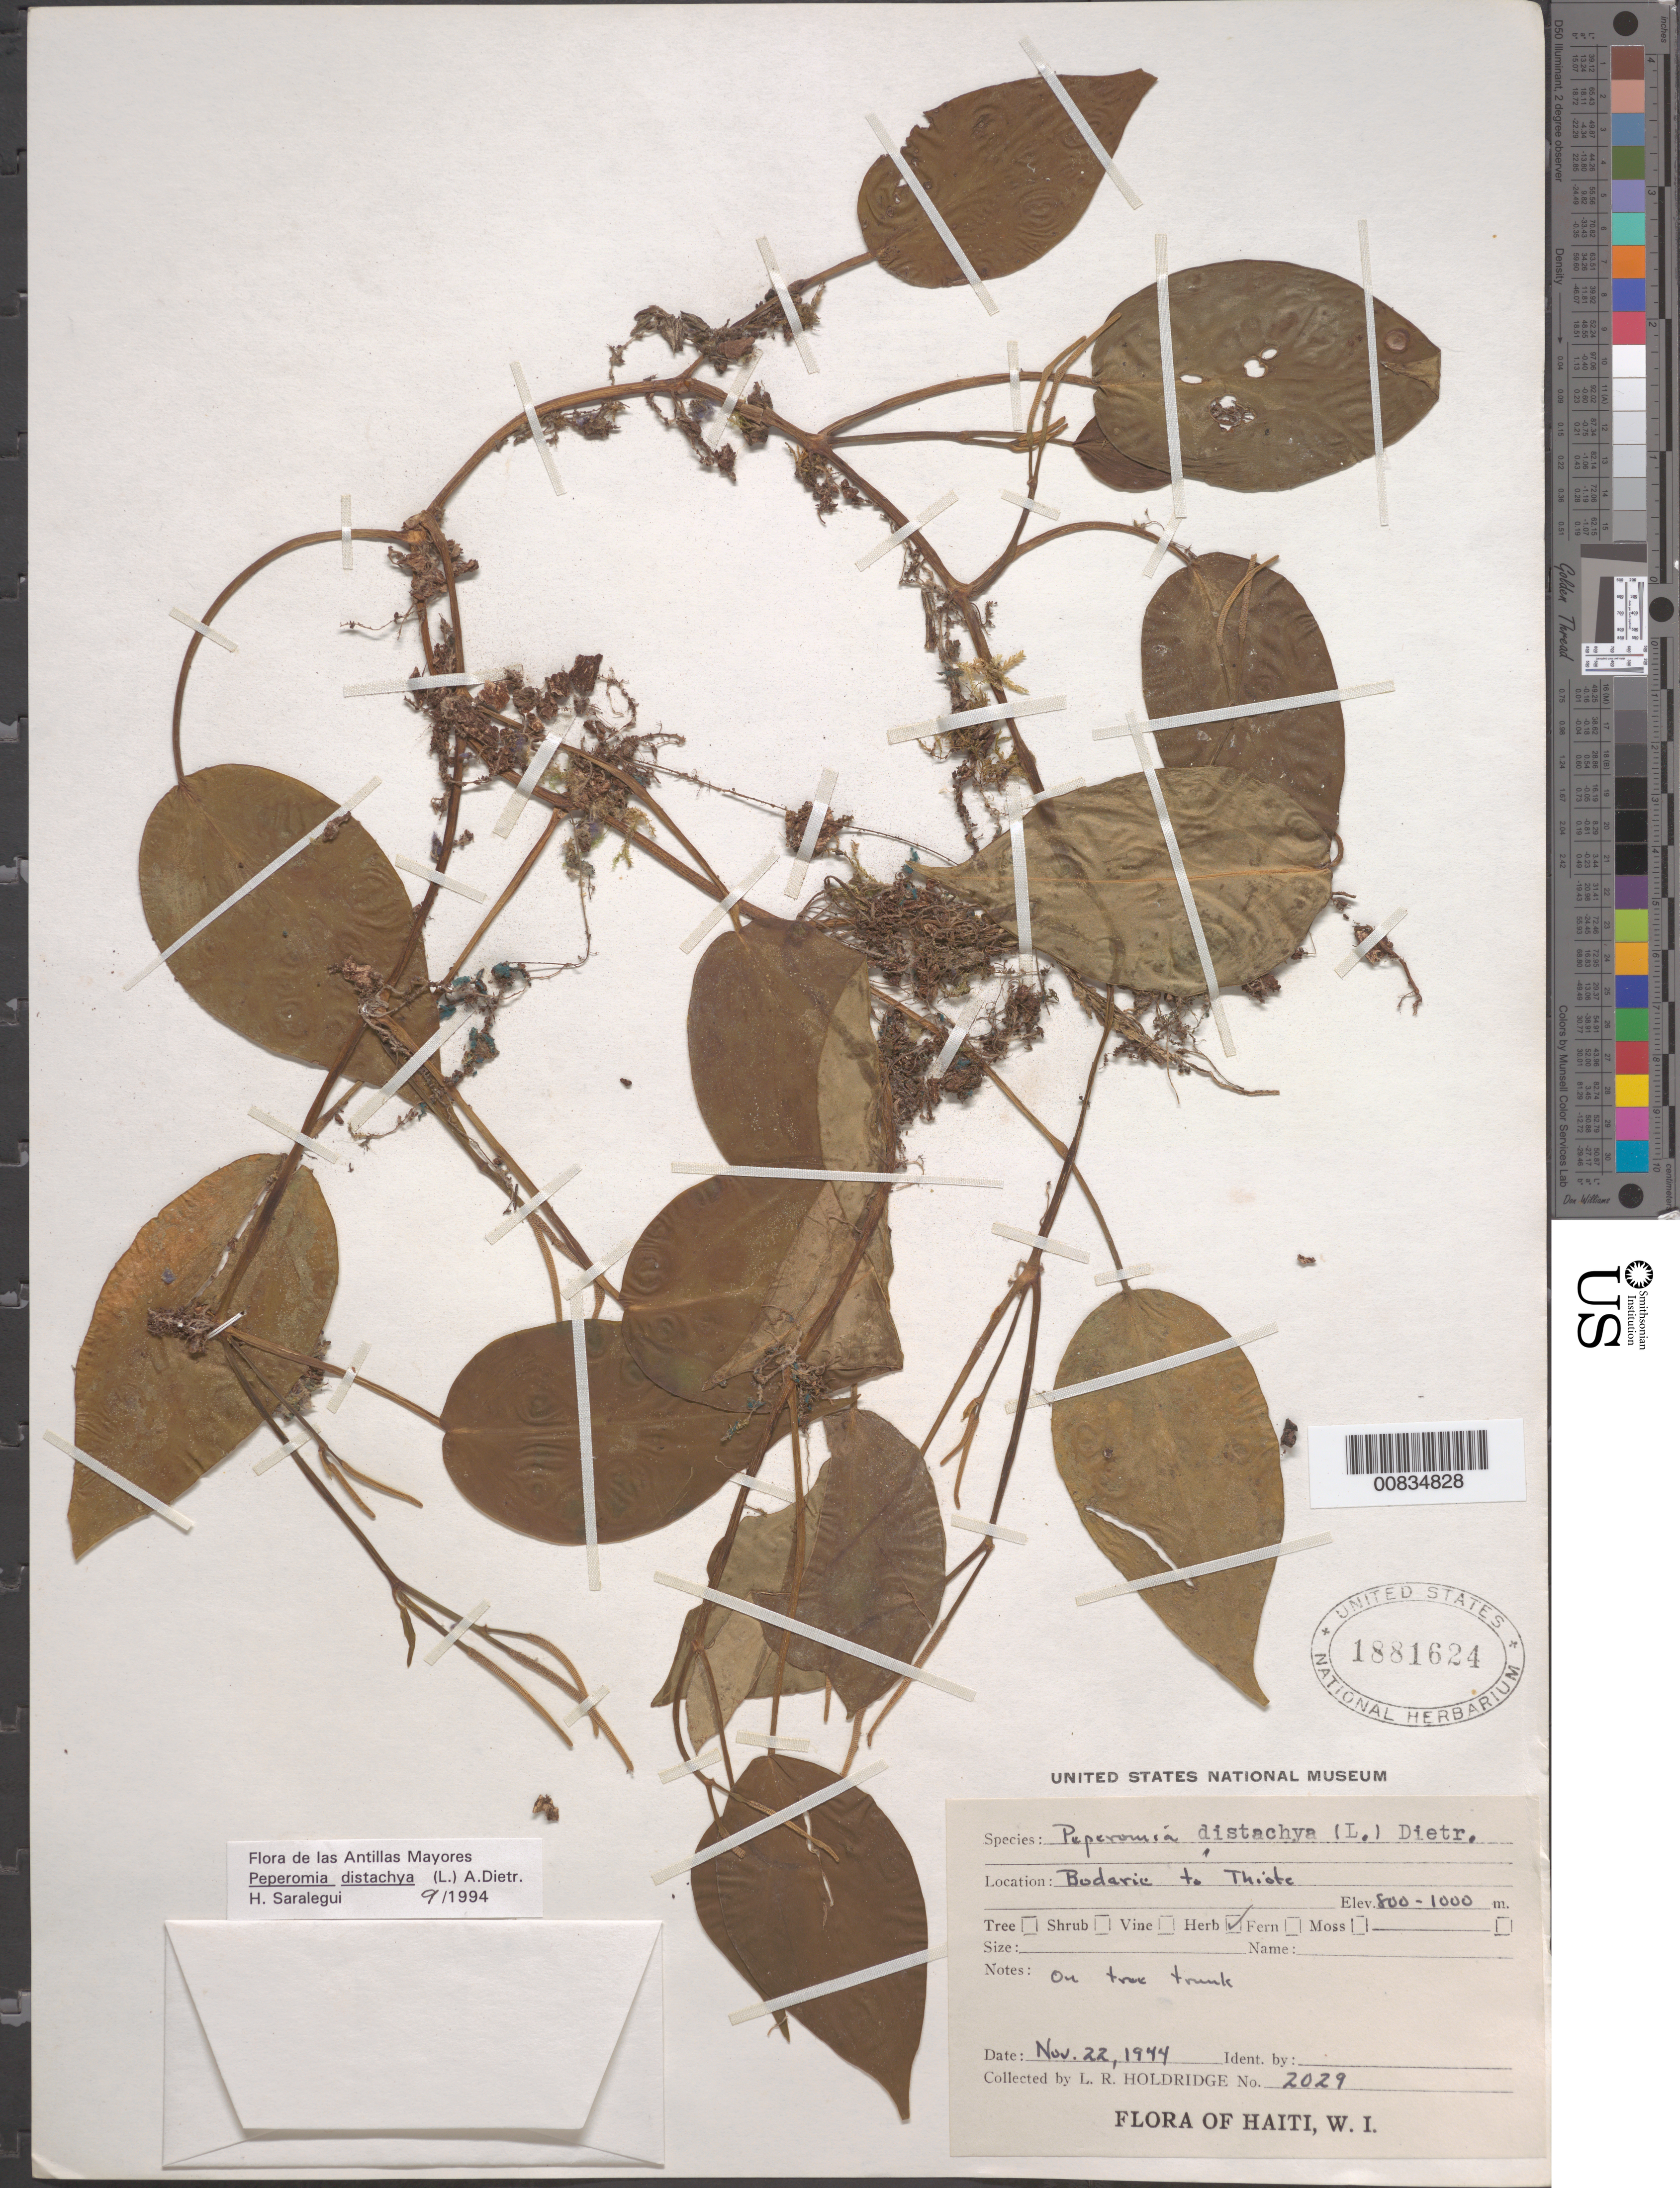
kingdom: Plantae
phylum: Tracheophyta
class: Magnoliopsida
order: Piperales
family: Piperaceae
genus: Peperomia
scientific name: Peperomia distachya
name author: (L.) A. Dietr.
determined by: Saralegui Boza, H., (HAJB), Jardin Botanico Nacional (Habana)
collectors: L. Holdridge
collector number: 2029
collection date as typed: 22 Nov 1944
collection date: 1944-11-22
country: Haiti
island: Hispaniola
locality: Bodarie to Thiote.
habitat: On tree trunk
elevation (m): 800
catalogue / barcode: US 1881624